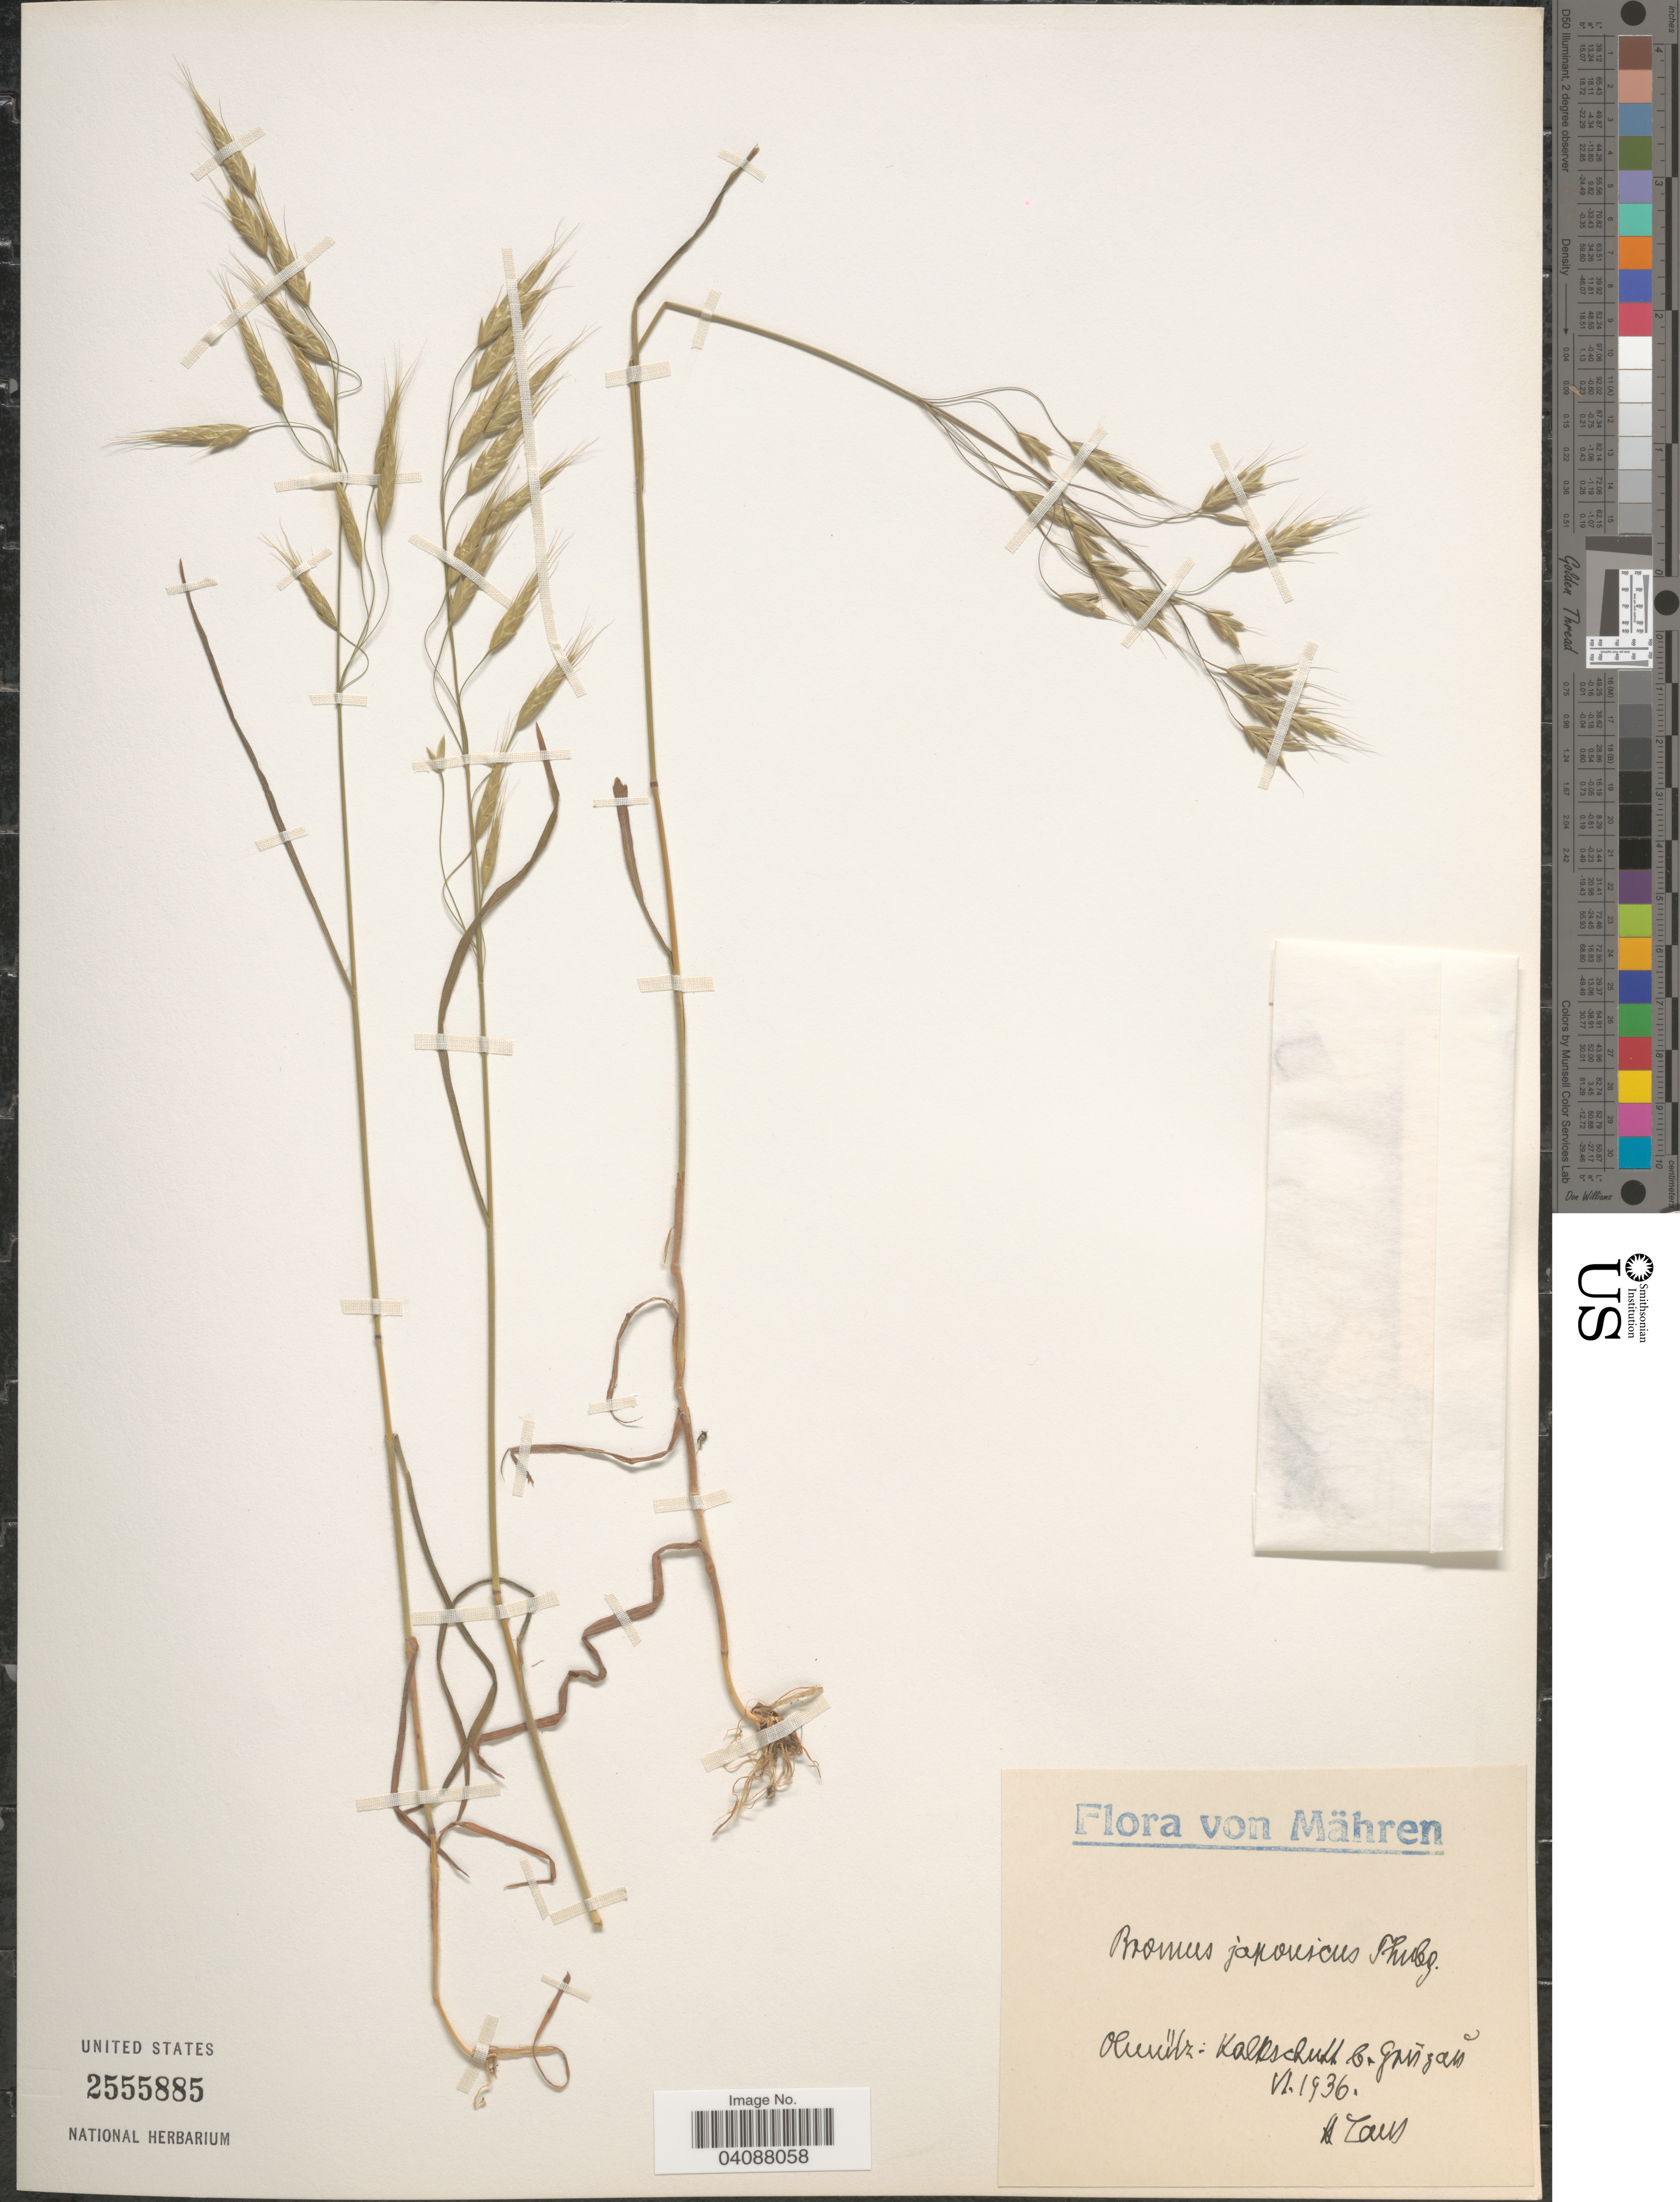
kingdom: Plantae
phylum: Tracheophyta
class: Liliopsida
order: Poales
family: Poaceae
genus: Bromus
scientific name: Bromus japonicus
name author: Houtt.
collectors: H. Laus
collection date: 1936-06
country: Czechia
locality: Mähren. Olmütz: Kalkschutt b. Grügau.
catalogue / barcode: US 2555885